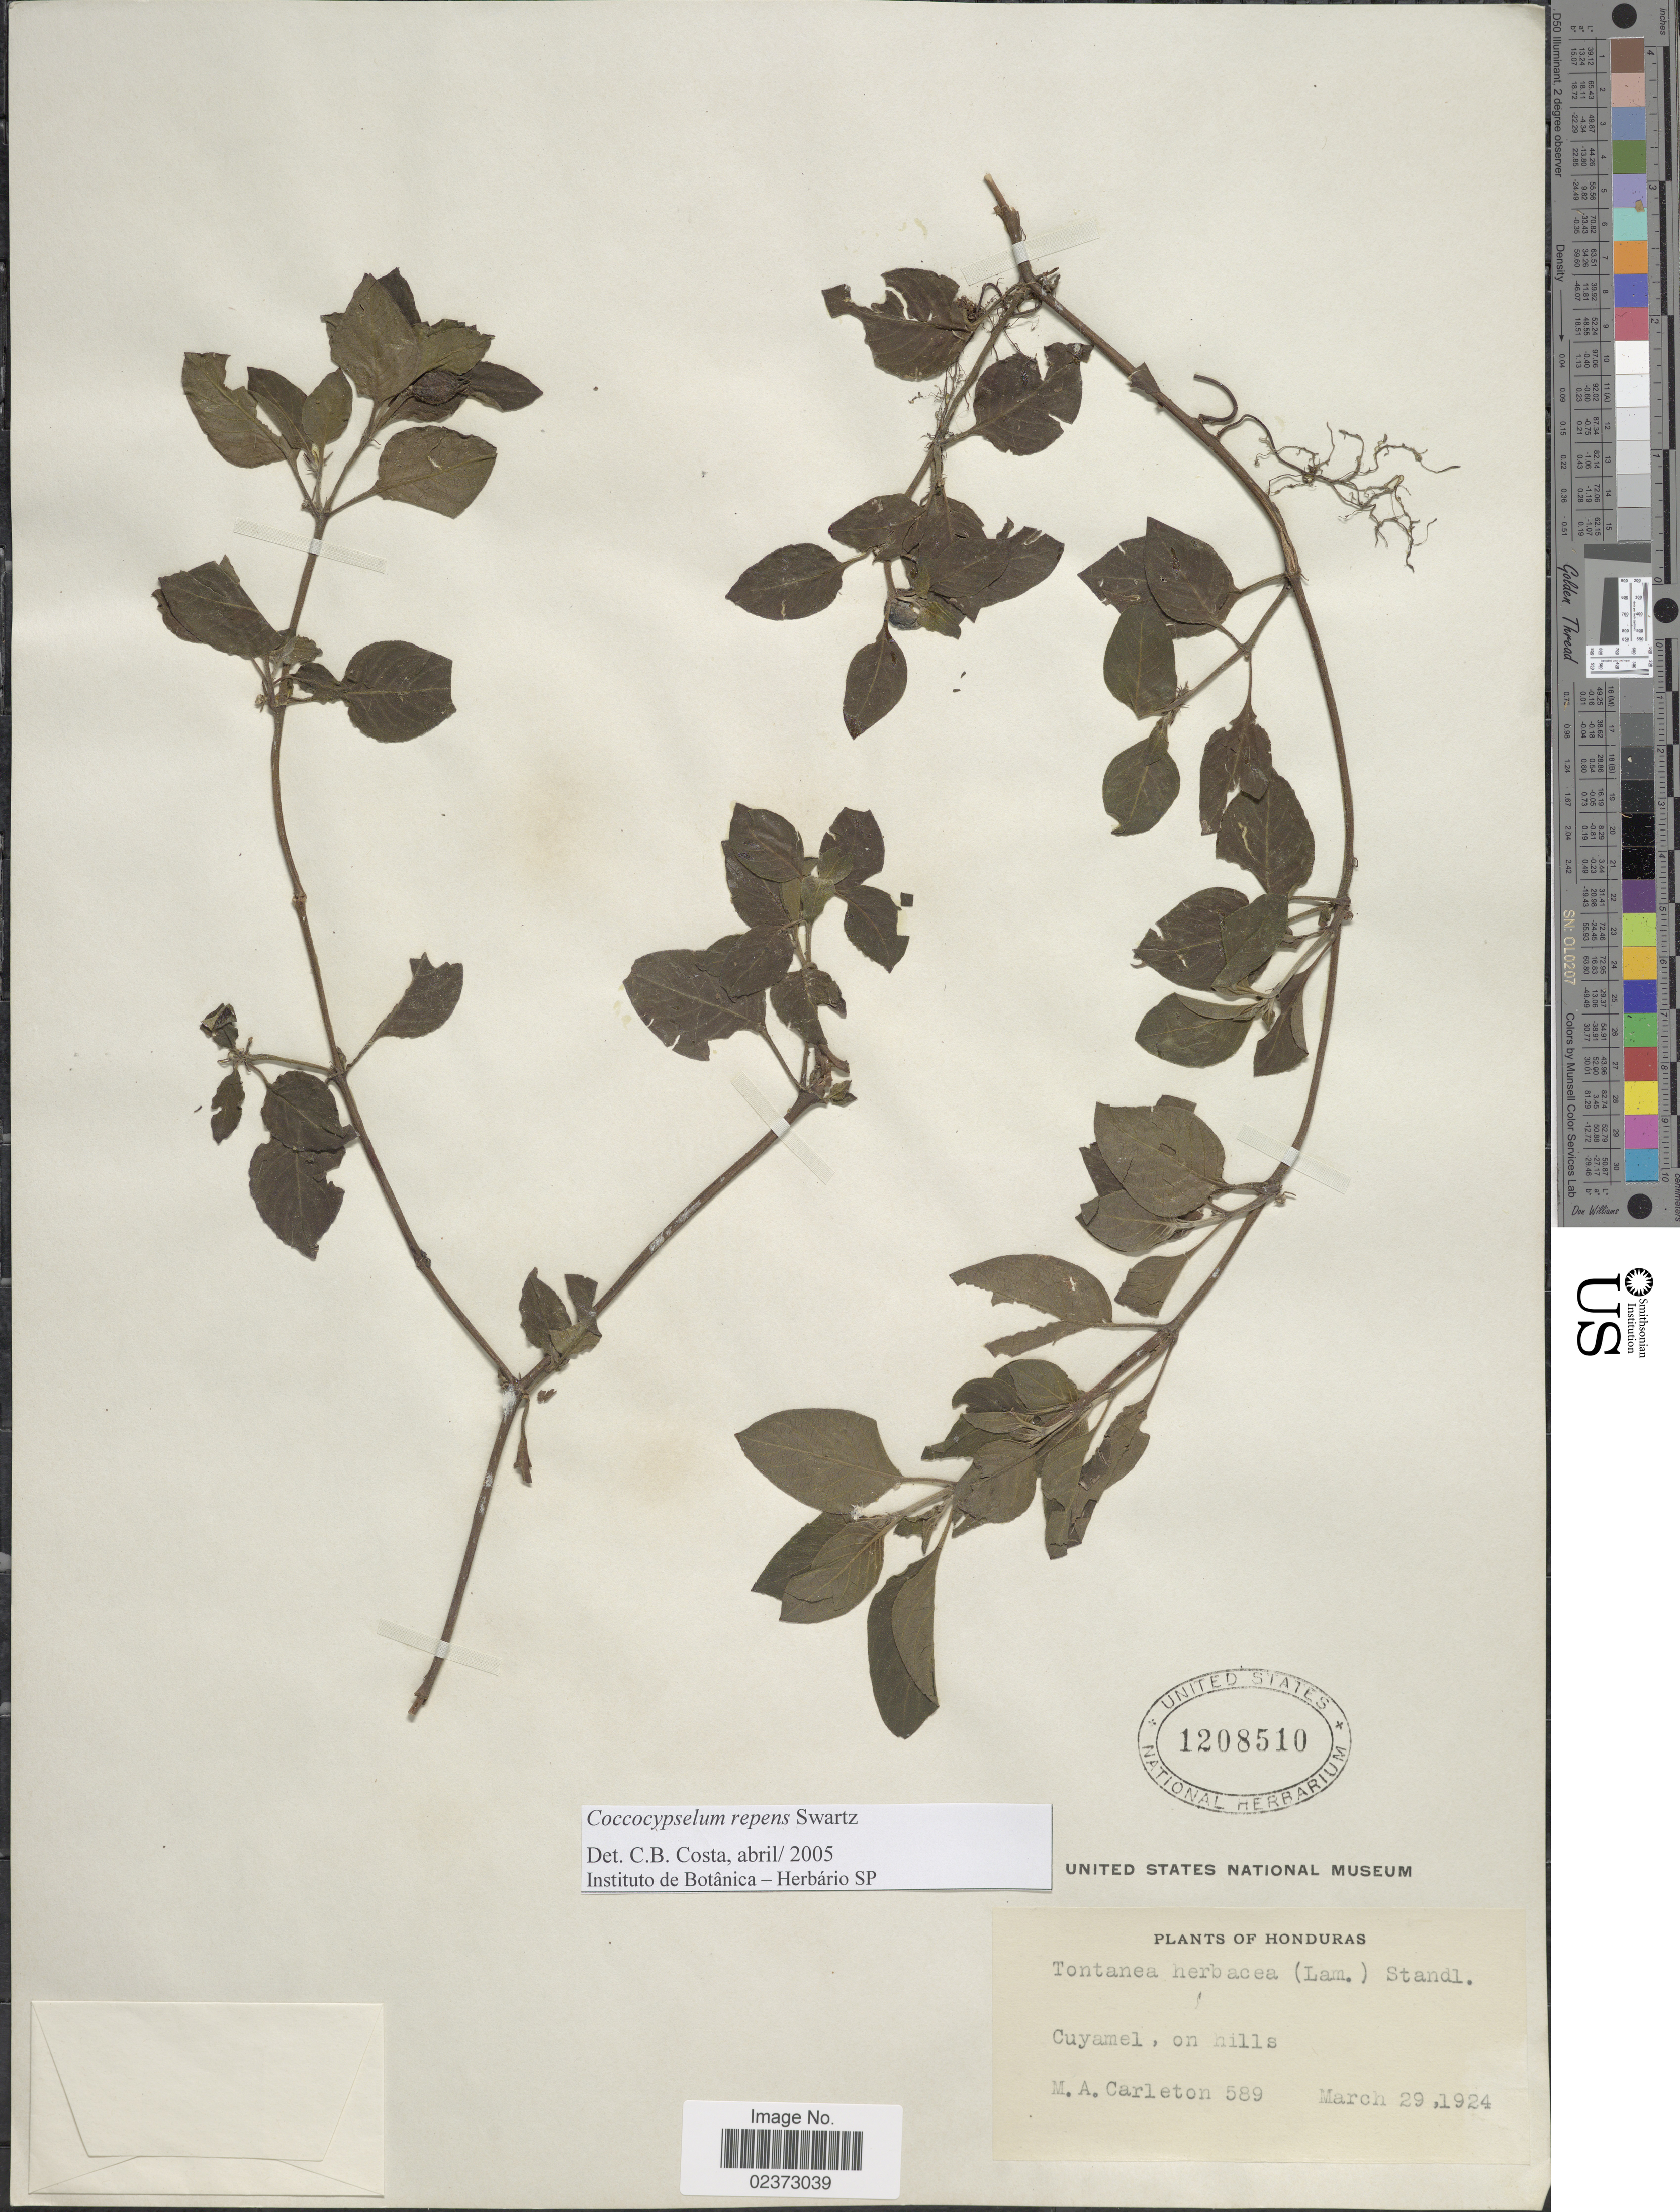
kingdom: Plantae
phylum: Tracheophyta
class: Magnoliopsida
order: Gentianales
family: Rubiaceae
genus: Coccocypselum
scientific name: Coccocypselum repens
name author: Sw.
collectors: M. A. Carleton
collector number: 589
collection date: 1924-03-29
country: Honduras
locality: Cuyamel, on hills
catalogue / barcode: US 1208510